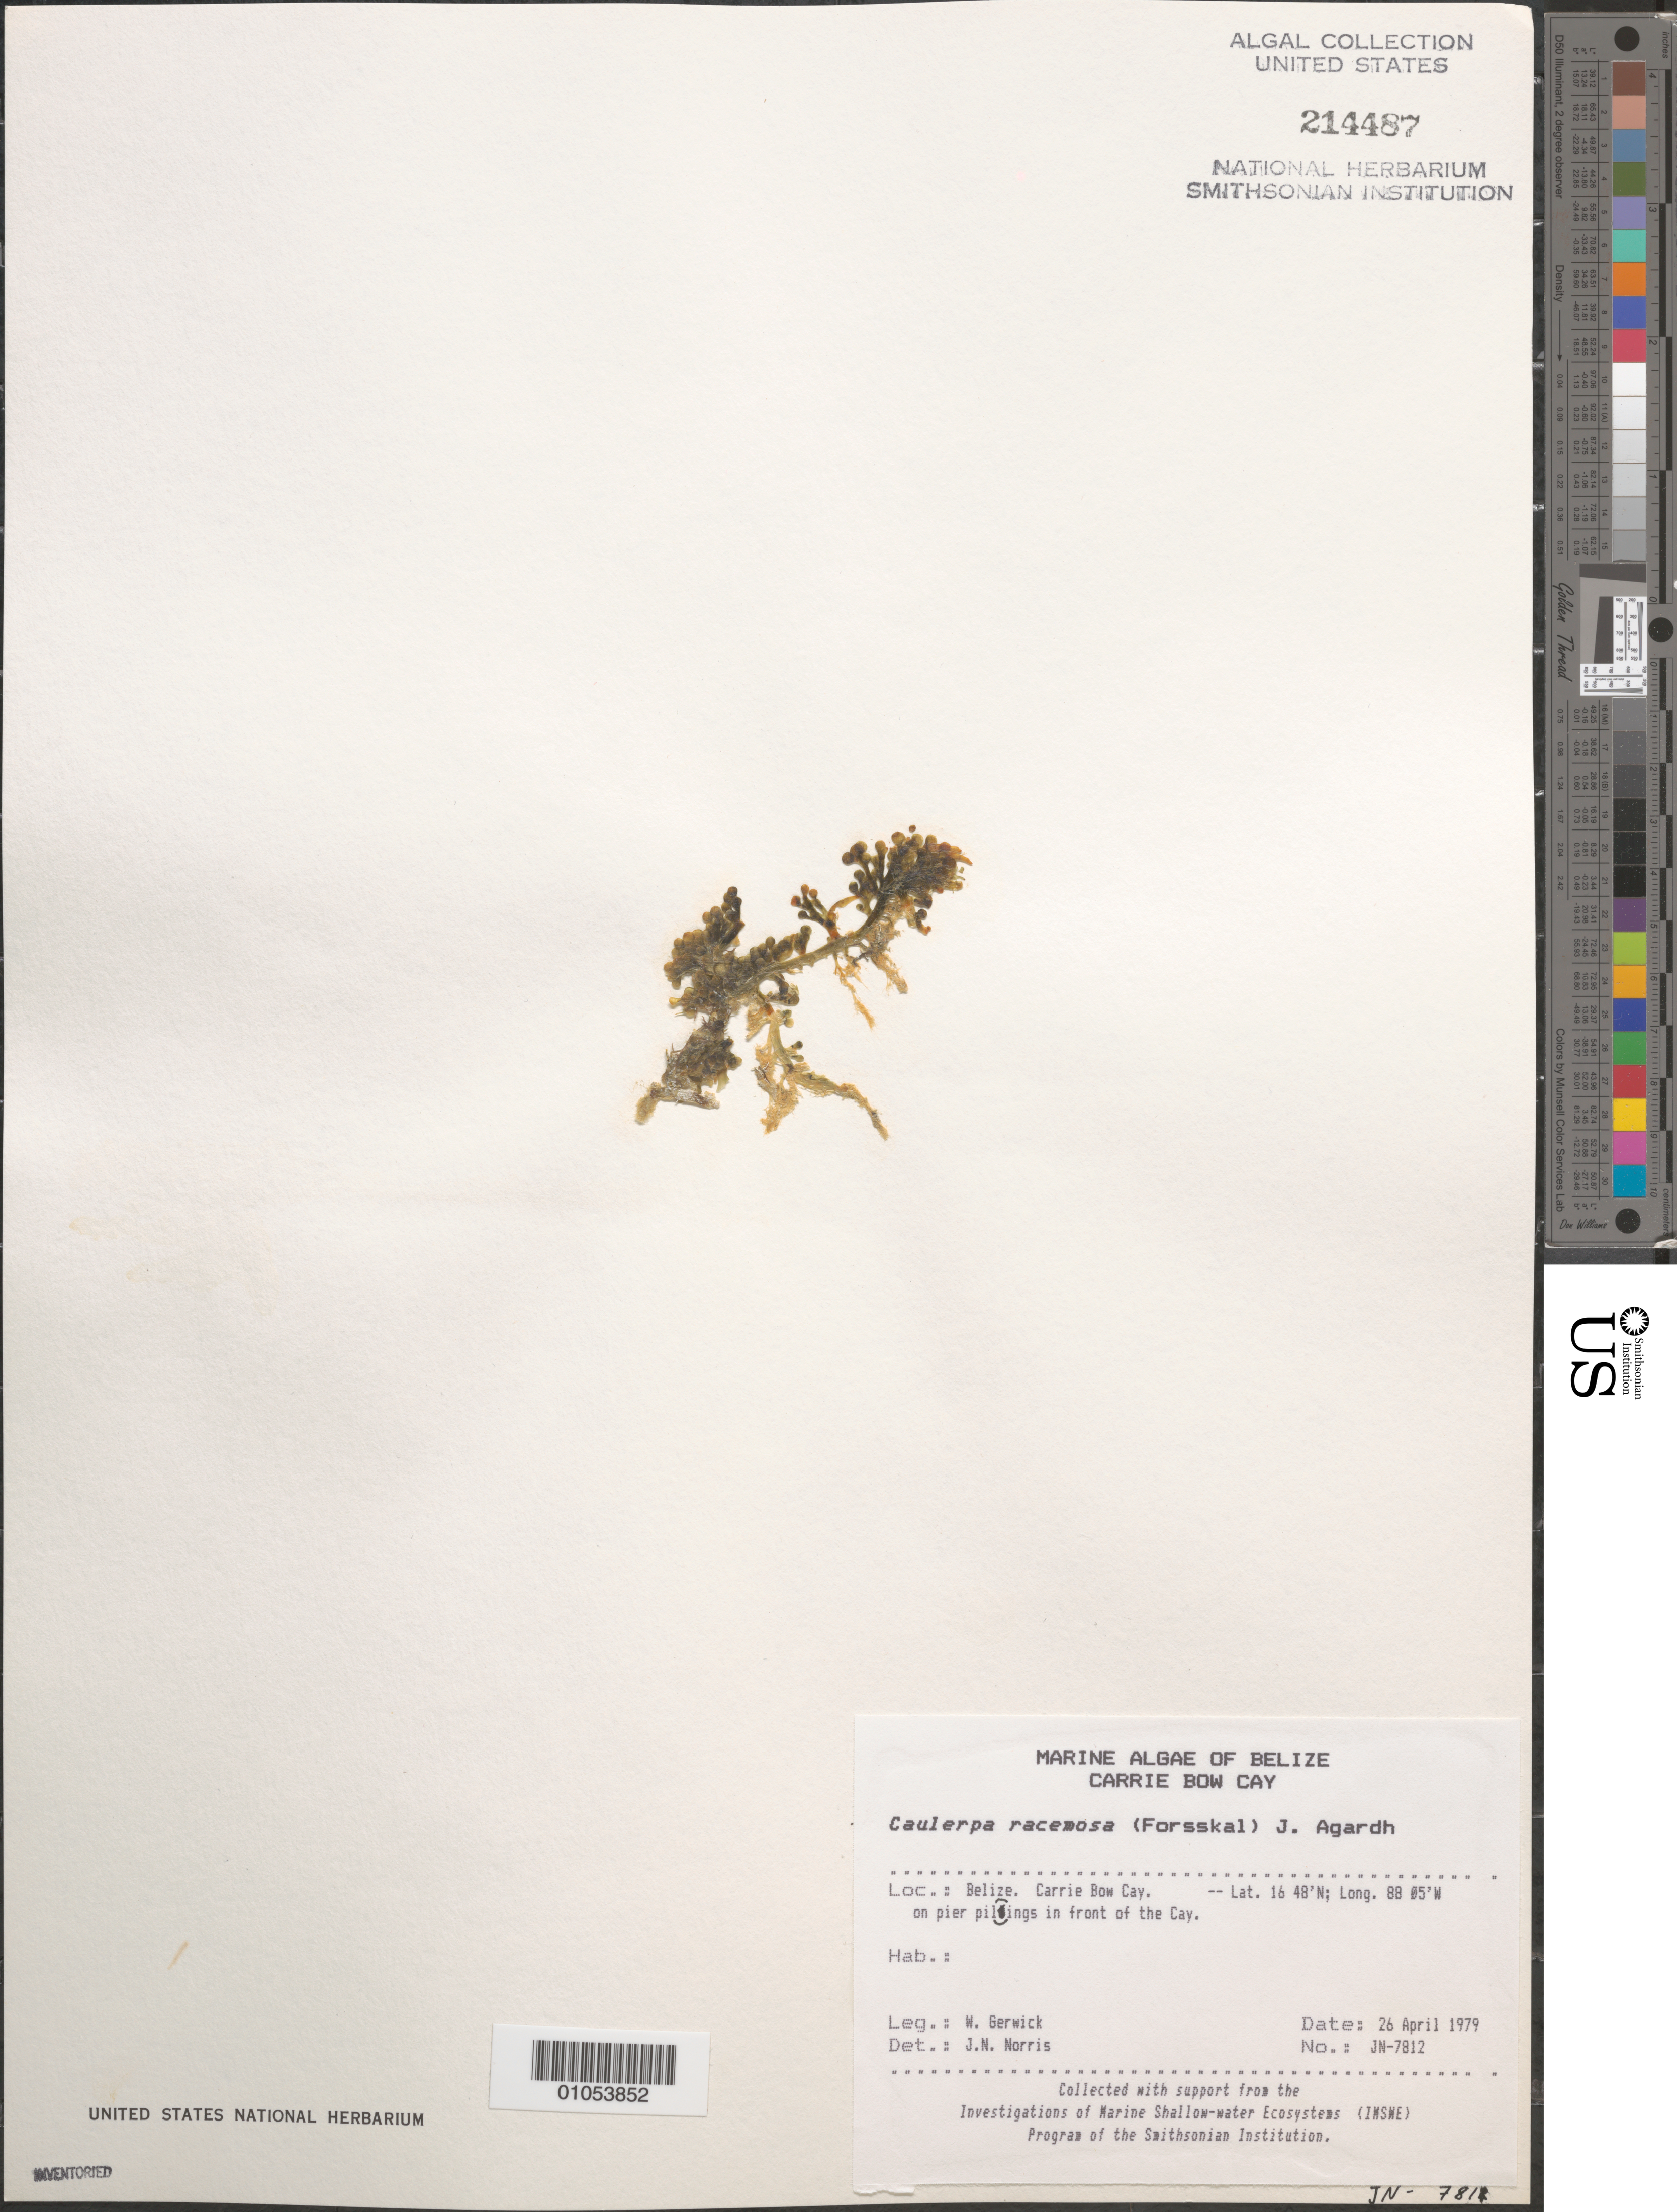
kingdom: Plantae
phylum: Chlorophyta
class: Ulvophyceae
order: Bryopsidales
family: Caulerpaceae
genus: Caulerpa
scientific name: Caulerpa racemosa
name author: (Forssk.) J. Agardh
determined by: Norris, James N.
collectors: W. Gerwick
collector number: JN-7812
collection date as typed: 26 Apr 1979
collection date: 1979-04-26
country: Belize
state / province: Stann Creek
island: Carrie Bow Cay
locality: On pier pilings in front of the cay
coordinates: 16 48'N, 88 05'W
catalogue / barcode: US 214487